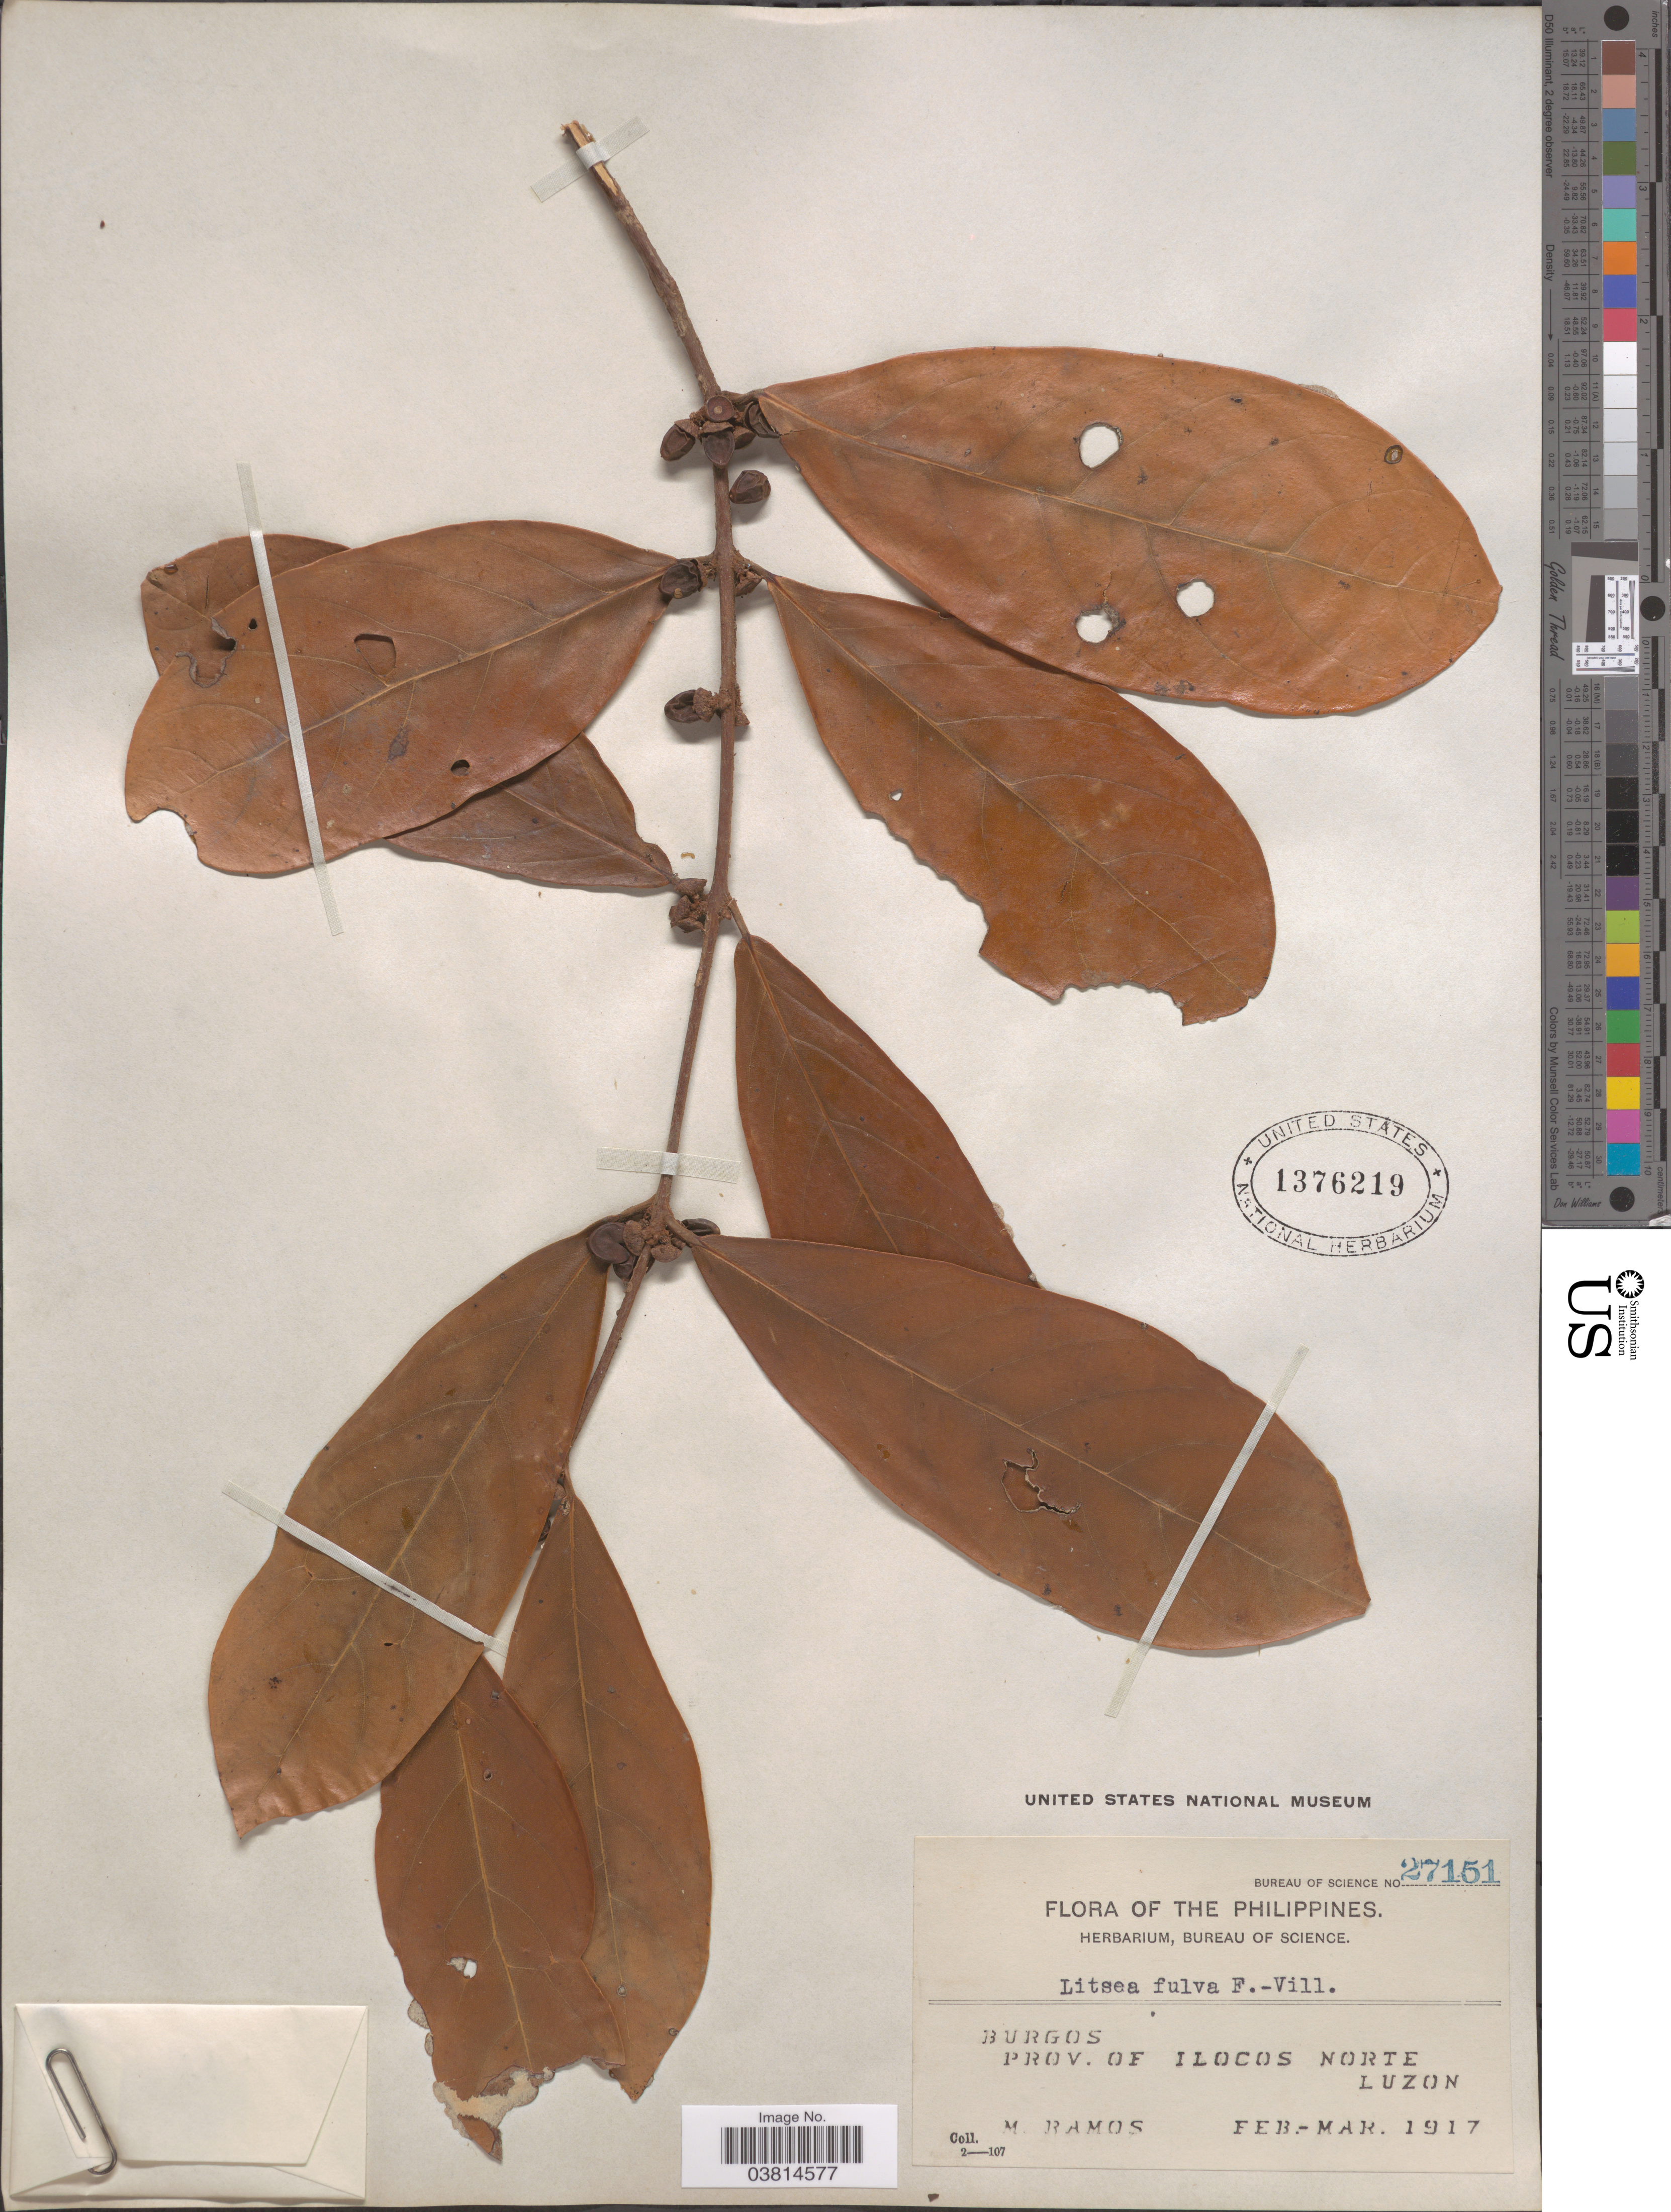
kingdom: Plantae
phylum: Tracheophyta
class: Magnoliopsida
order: Laurales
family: Lauraceae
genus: Litsea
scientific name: Litsea fulva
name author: (Blume) Fern.-Vill.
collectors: M. Ramos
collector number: Bureau of Science 27151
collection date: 1917-02/1917-03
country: Philippines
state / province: Ilocos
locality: Burgos. Prov. of Ilocos Norte. Luzon.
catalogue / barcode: US 1376219